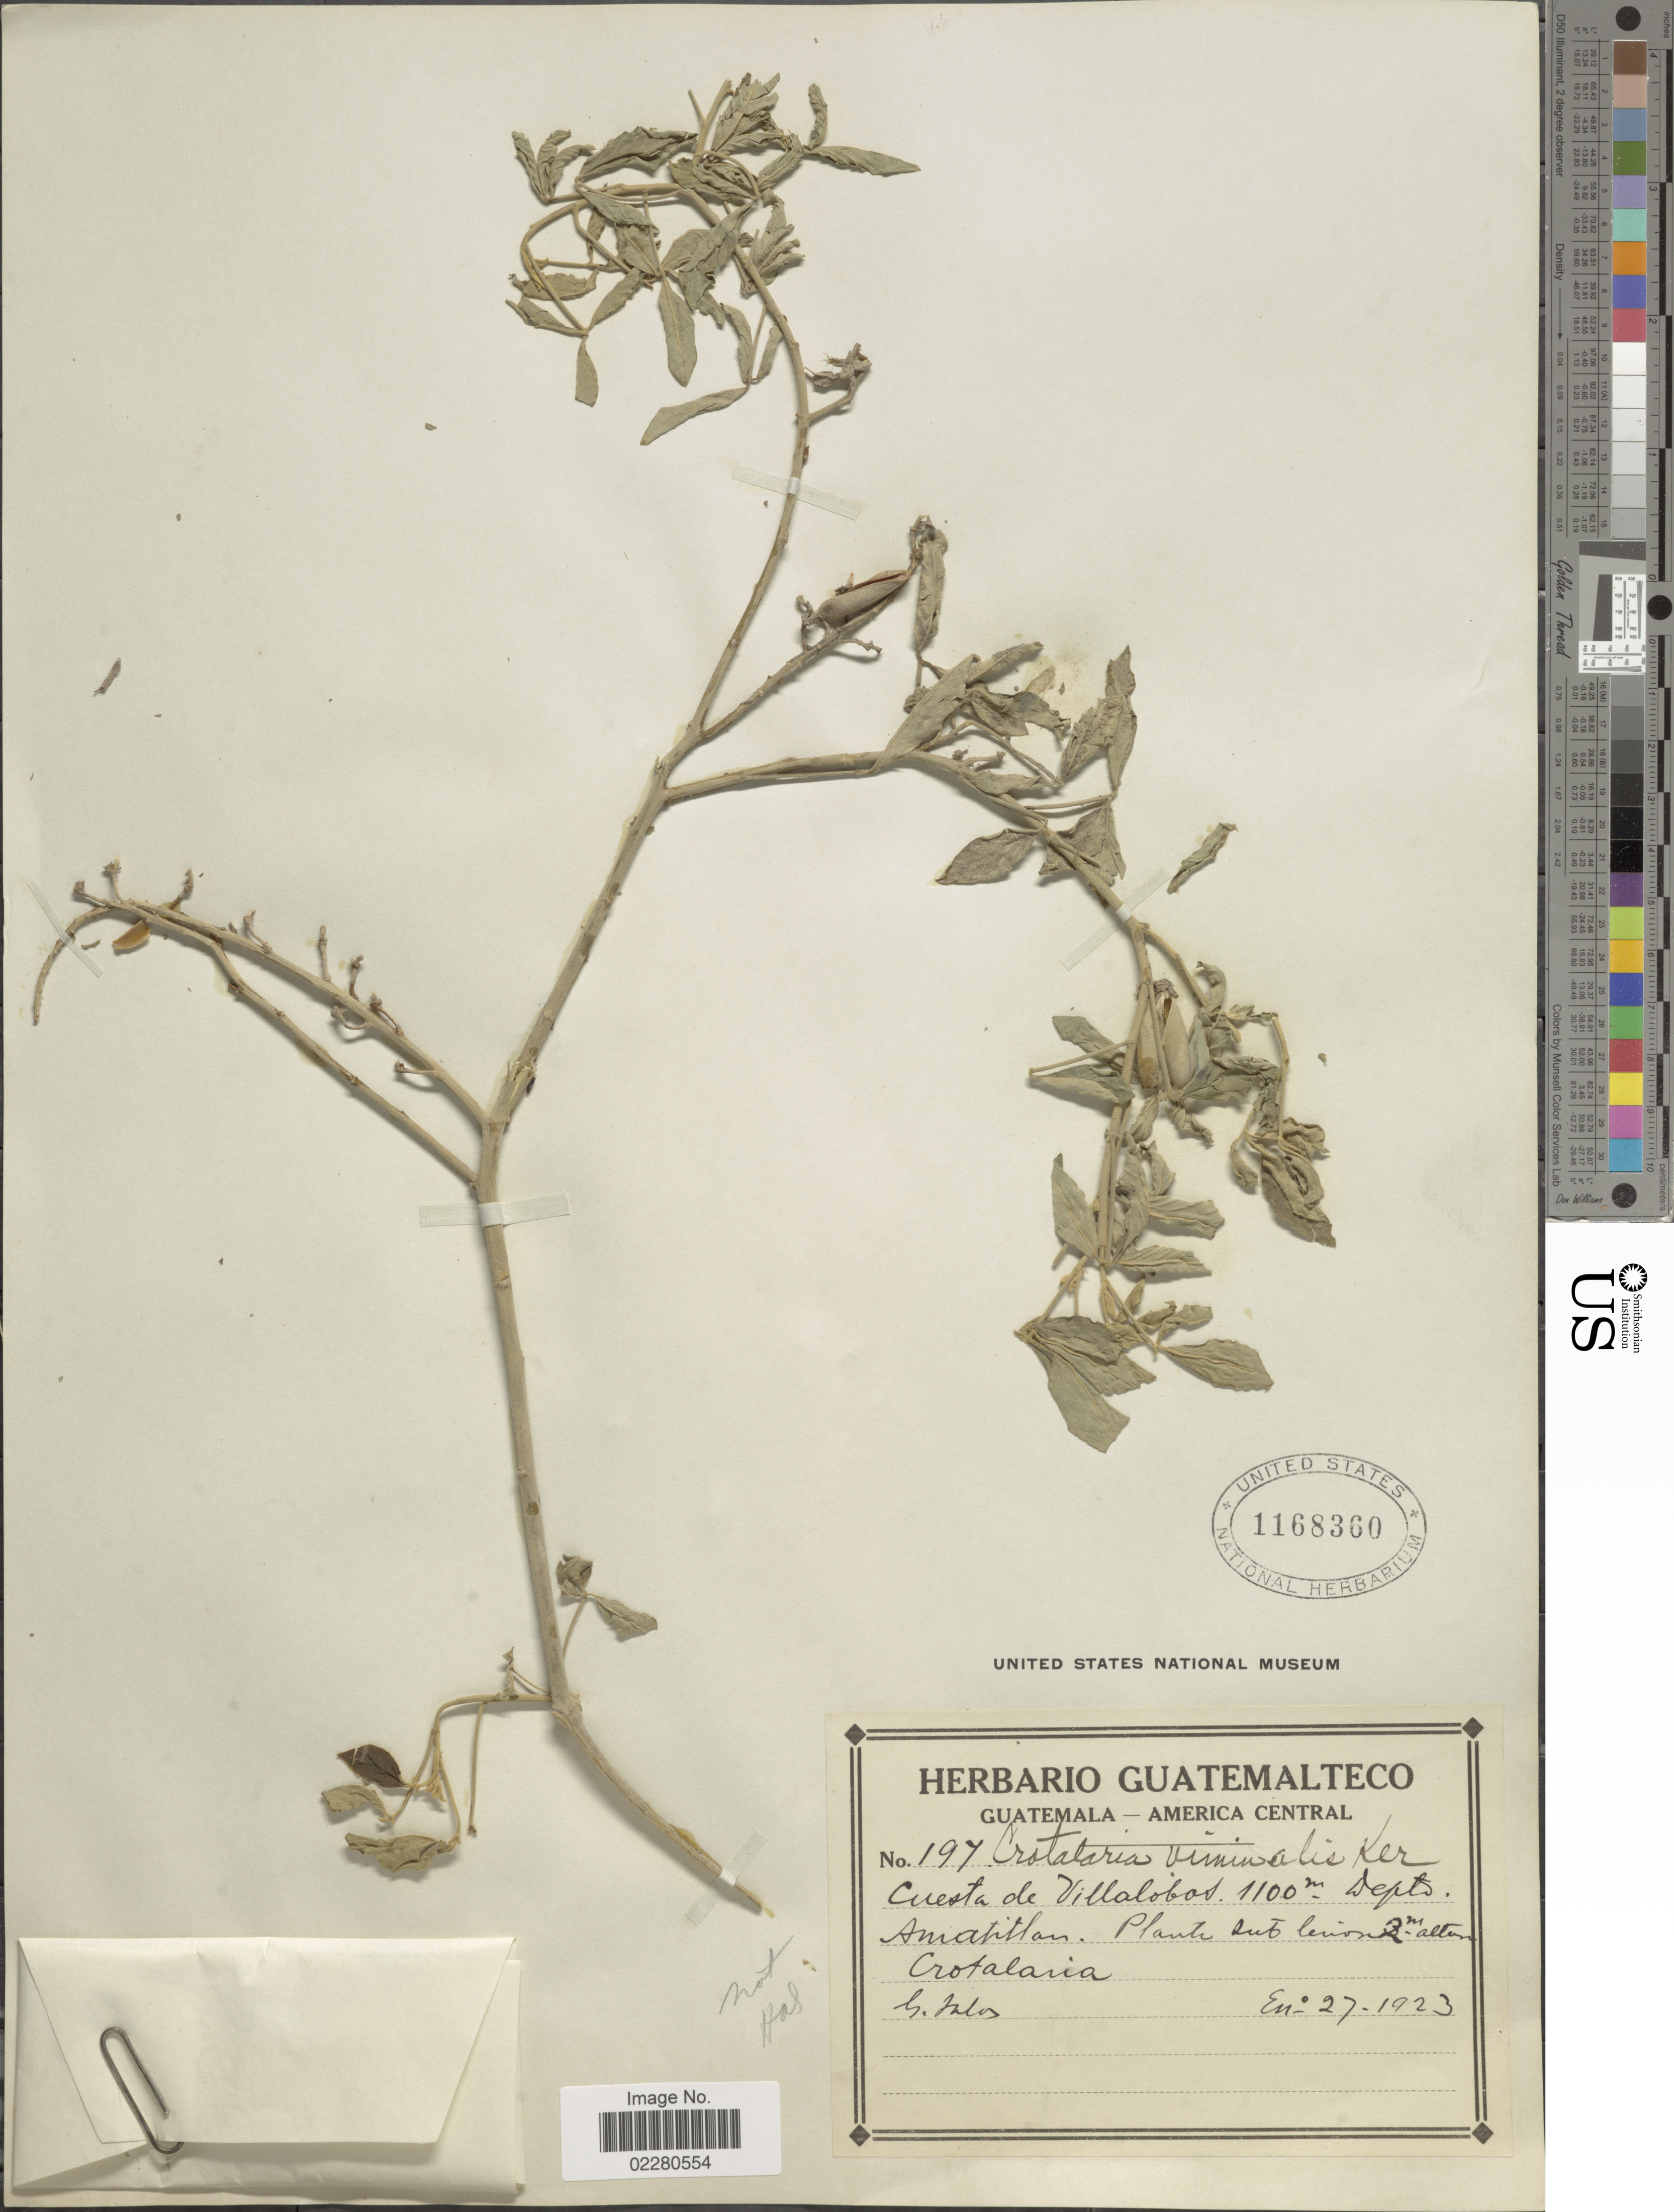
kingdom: Plantae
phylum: Tracheophyta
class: Magnoliopsida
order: Fabales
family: Fabaceae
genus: Crotalaria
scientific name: Crotalaria sp.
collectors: G. Salas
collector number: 197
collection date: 1923-01-27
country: Guatemala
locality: Amatitlan.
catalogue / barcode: US 1168360